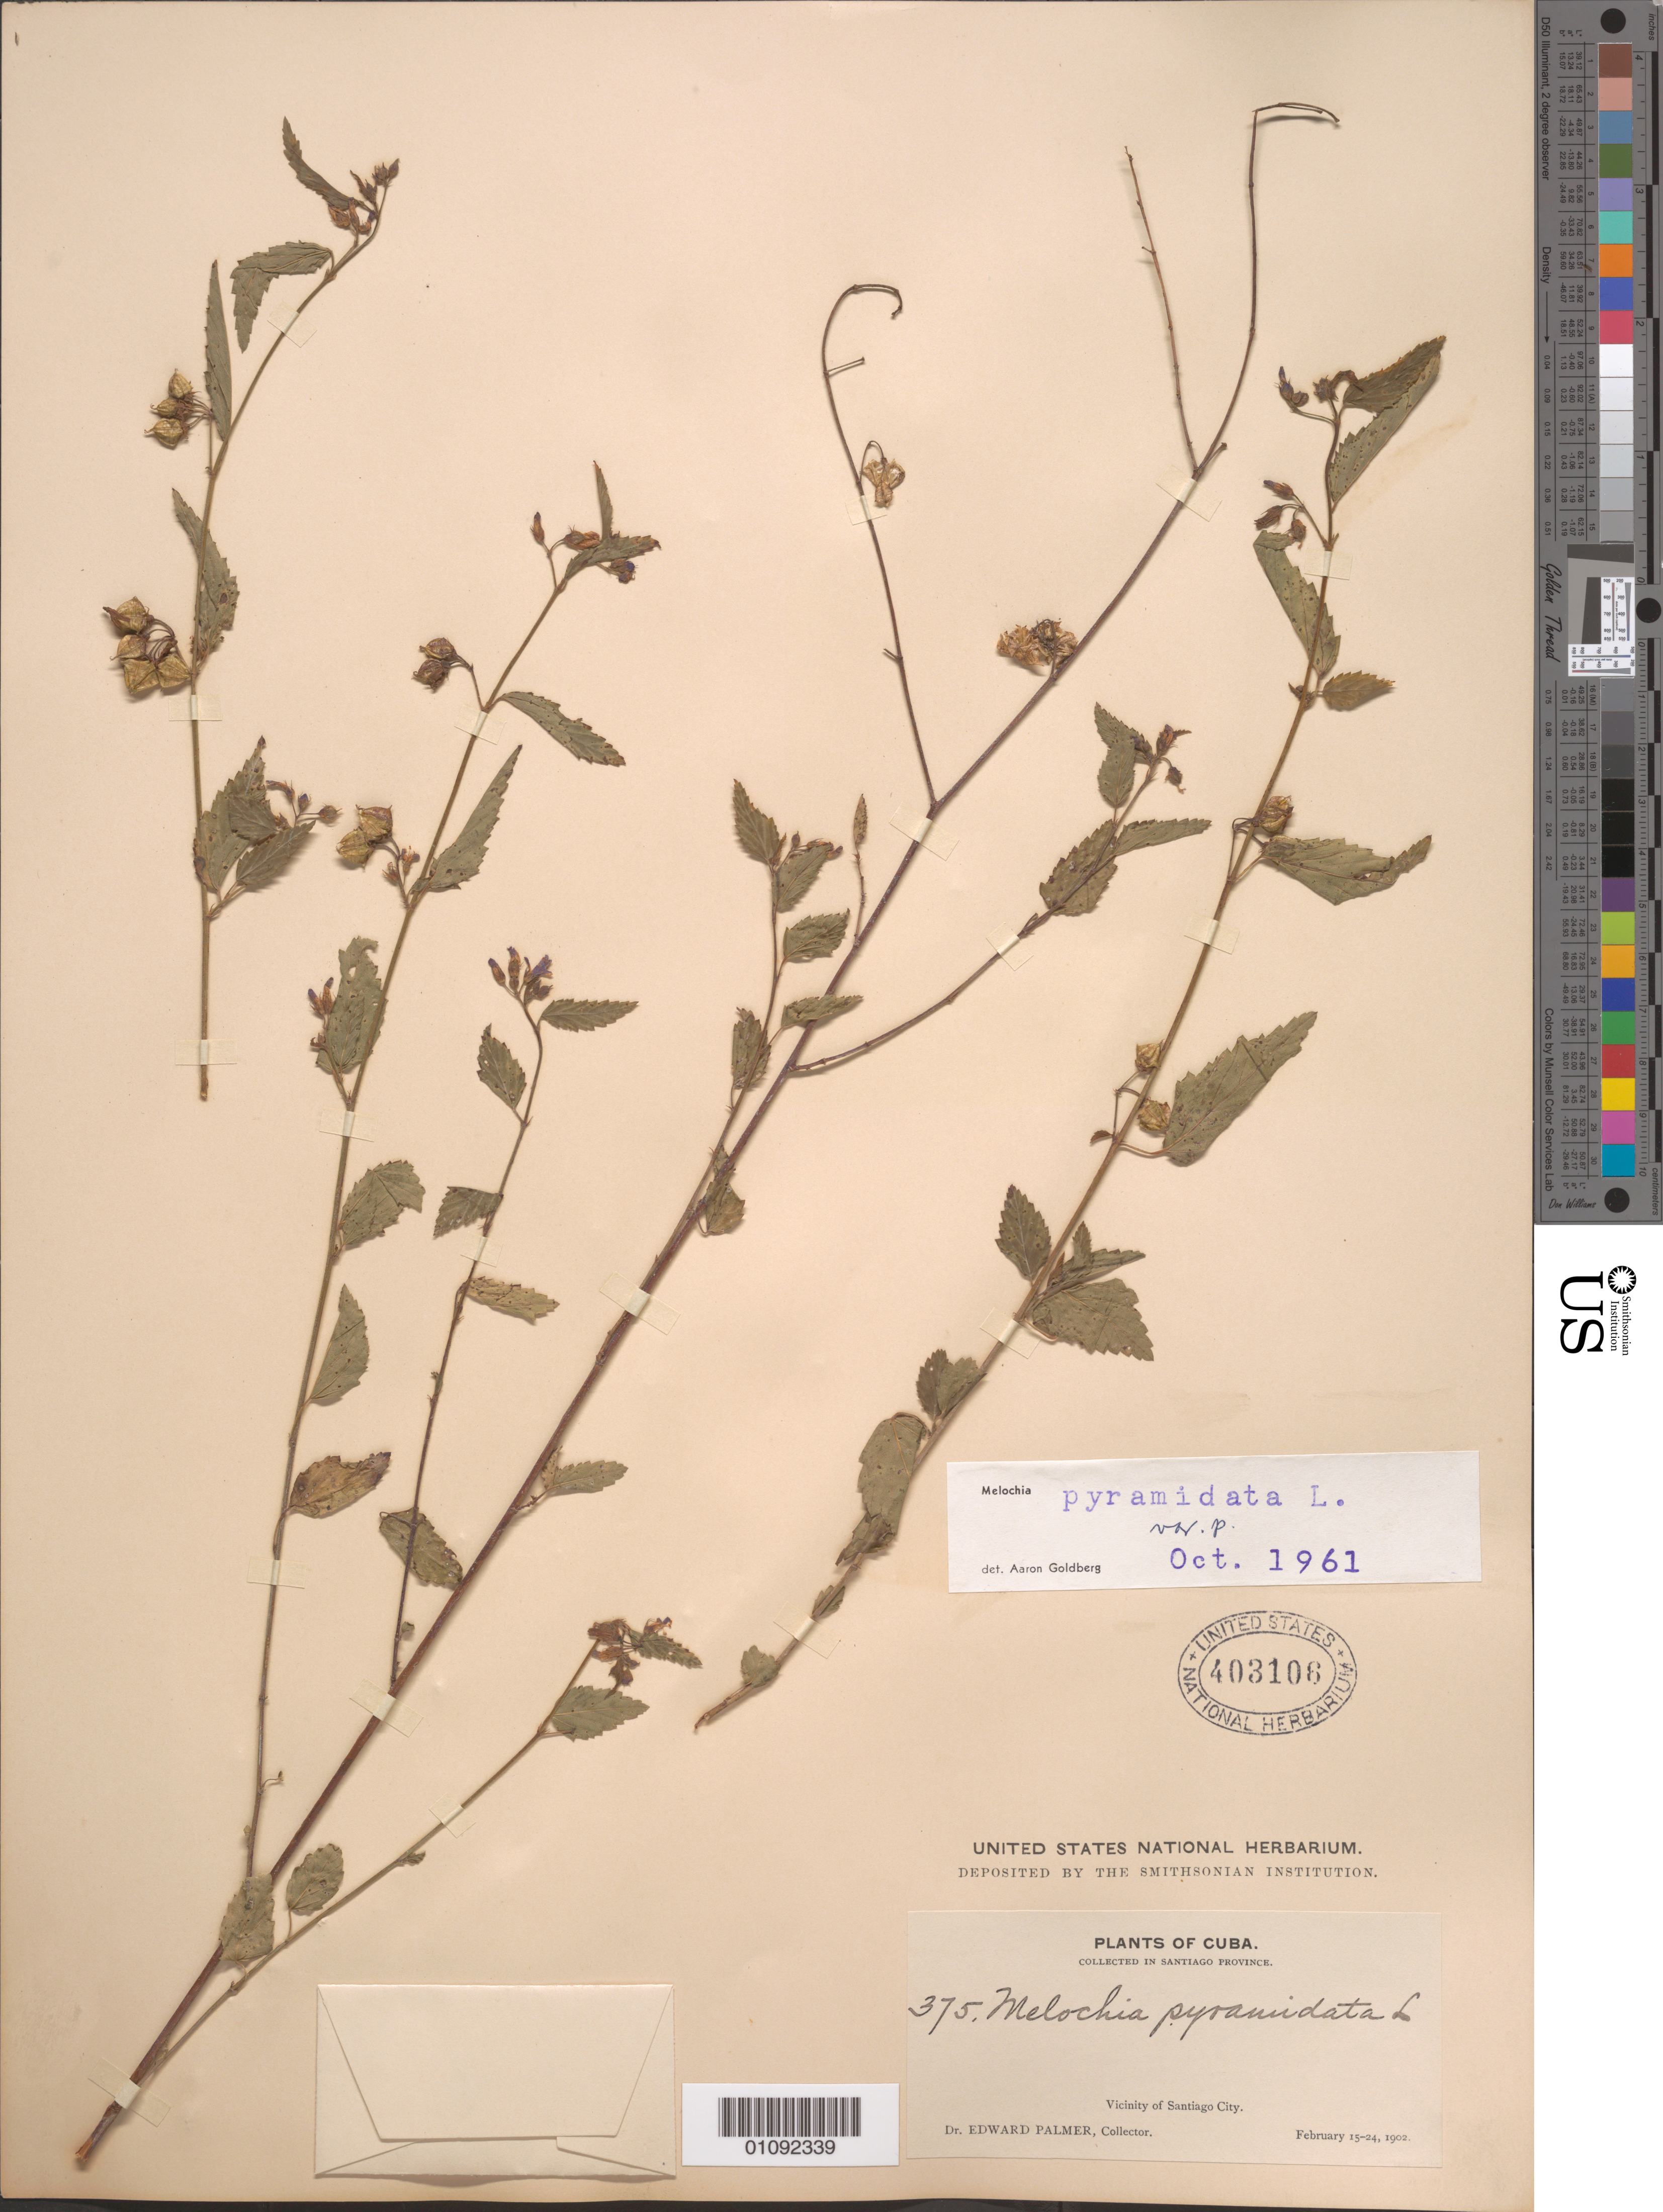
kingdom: Plantae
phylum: Tracheophyta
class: Magnoliopsida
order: Malvales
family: Malvaceae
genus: Melochia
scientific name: Melochia pyramidata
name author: L.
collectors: E. Palmer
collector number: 375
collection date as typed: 15 Feb 1902 to 24 Feb 1902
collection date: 1902-02-15/1902-02-24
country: Cuba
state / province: Santiago de Cuba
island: Cuba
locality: Vicinity of Santiago City, Santiago Province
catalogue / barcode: US 403106